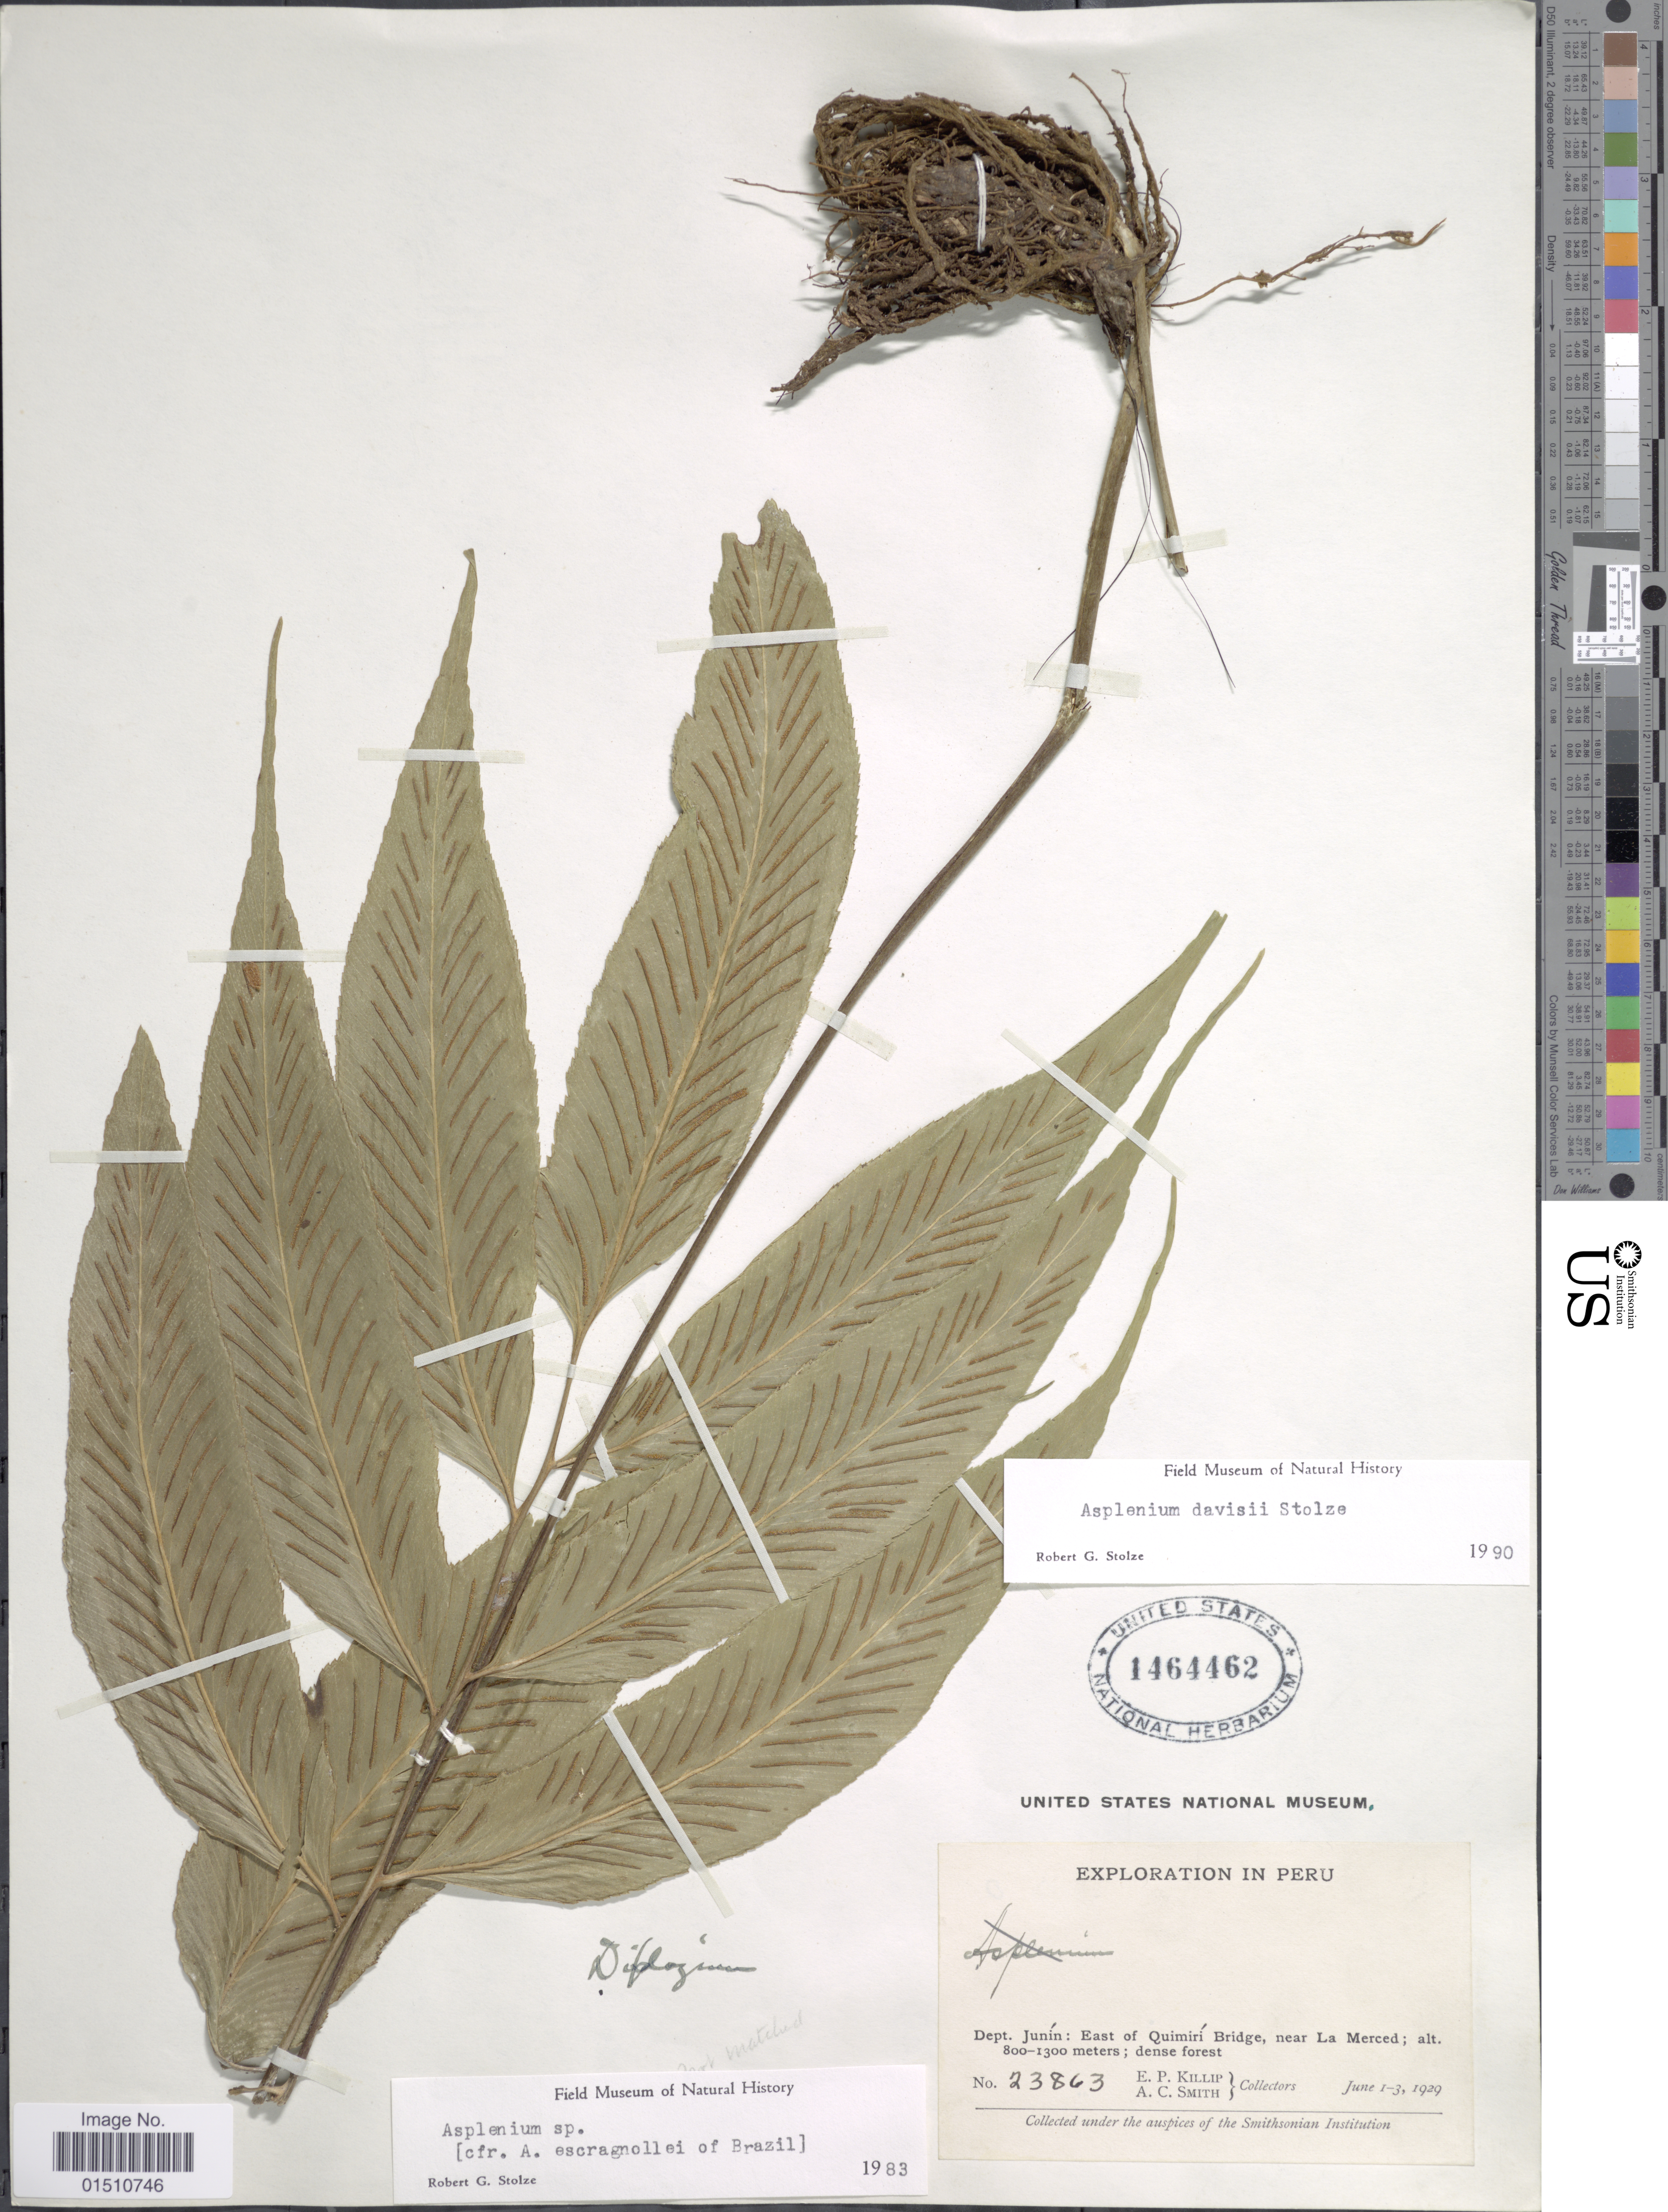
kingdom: Plantae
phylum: Tracheophyta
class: Polypodiopsida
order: Polypodiales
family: Aspleniaceae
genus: Asplenium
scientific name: Asplenium davisii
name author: Stolze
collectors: E. P. Killip & A. C. Smith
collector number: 23863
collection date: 1929-06-01/1929-06-03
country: Peru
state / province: Junín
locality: Peru, Dept. Junin: East of Quimiri Bridge, near La Merced.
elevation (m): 800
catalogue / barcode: US 1464462